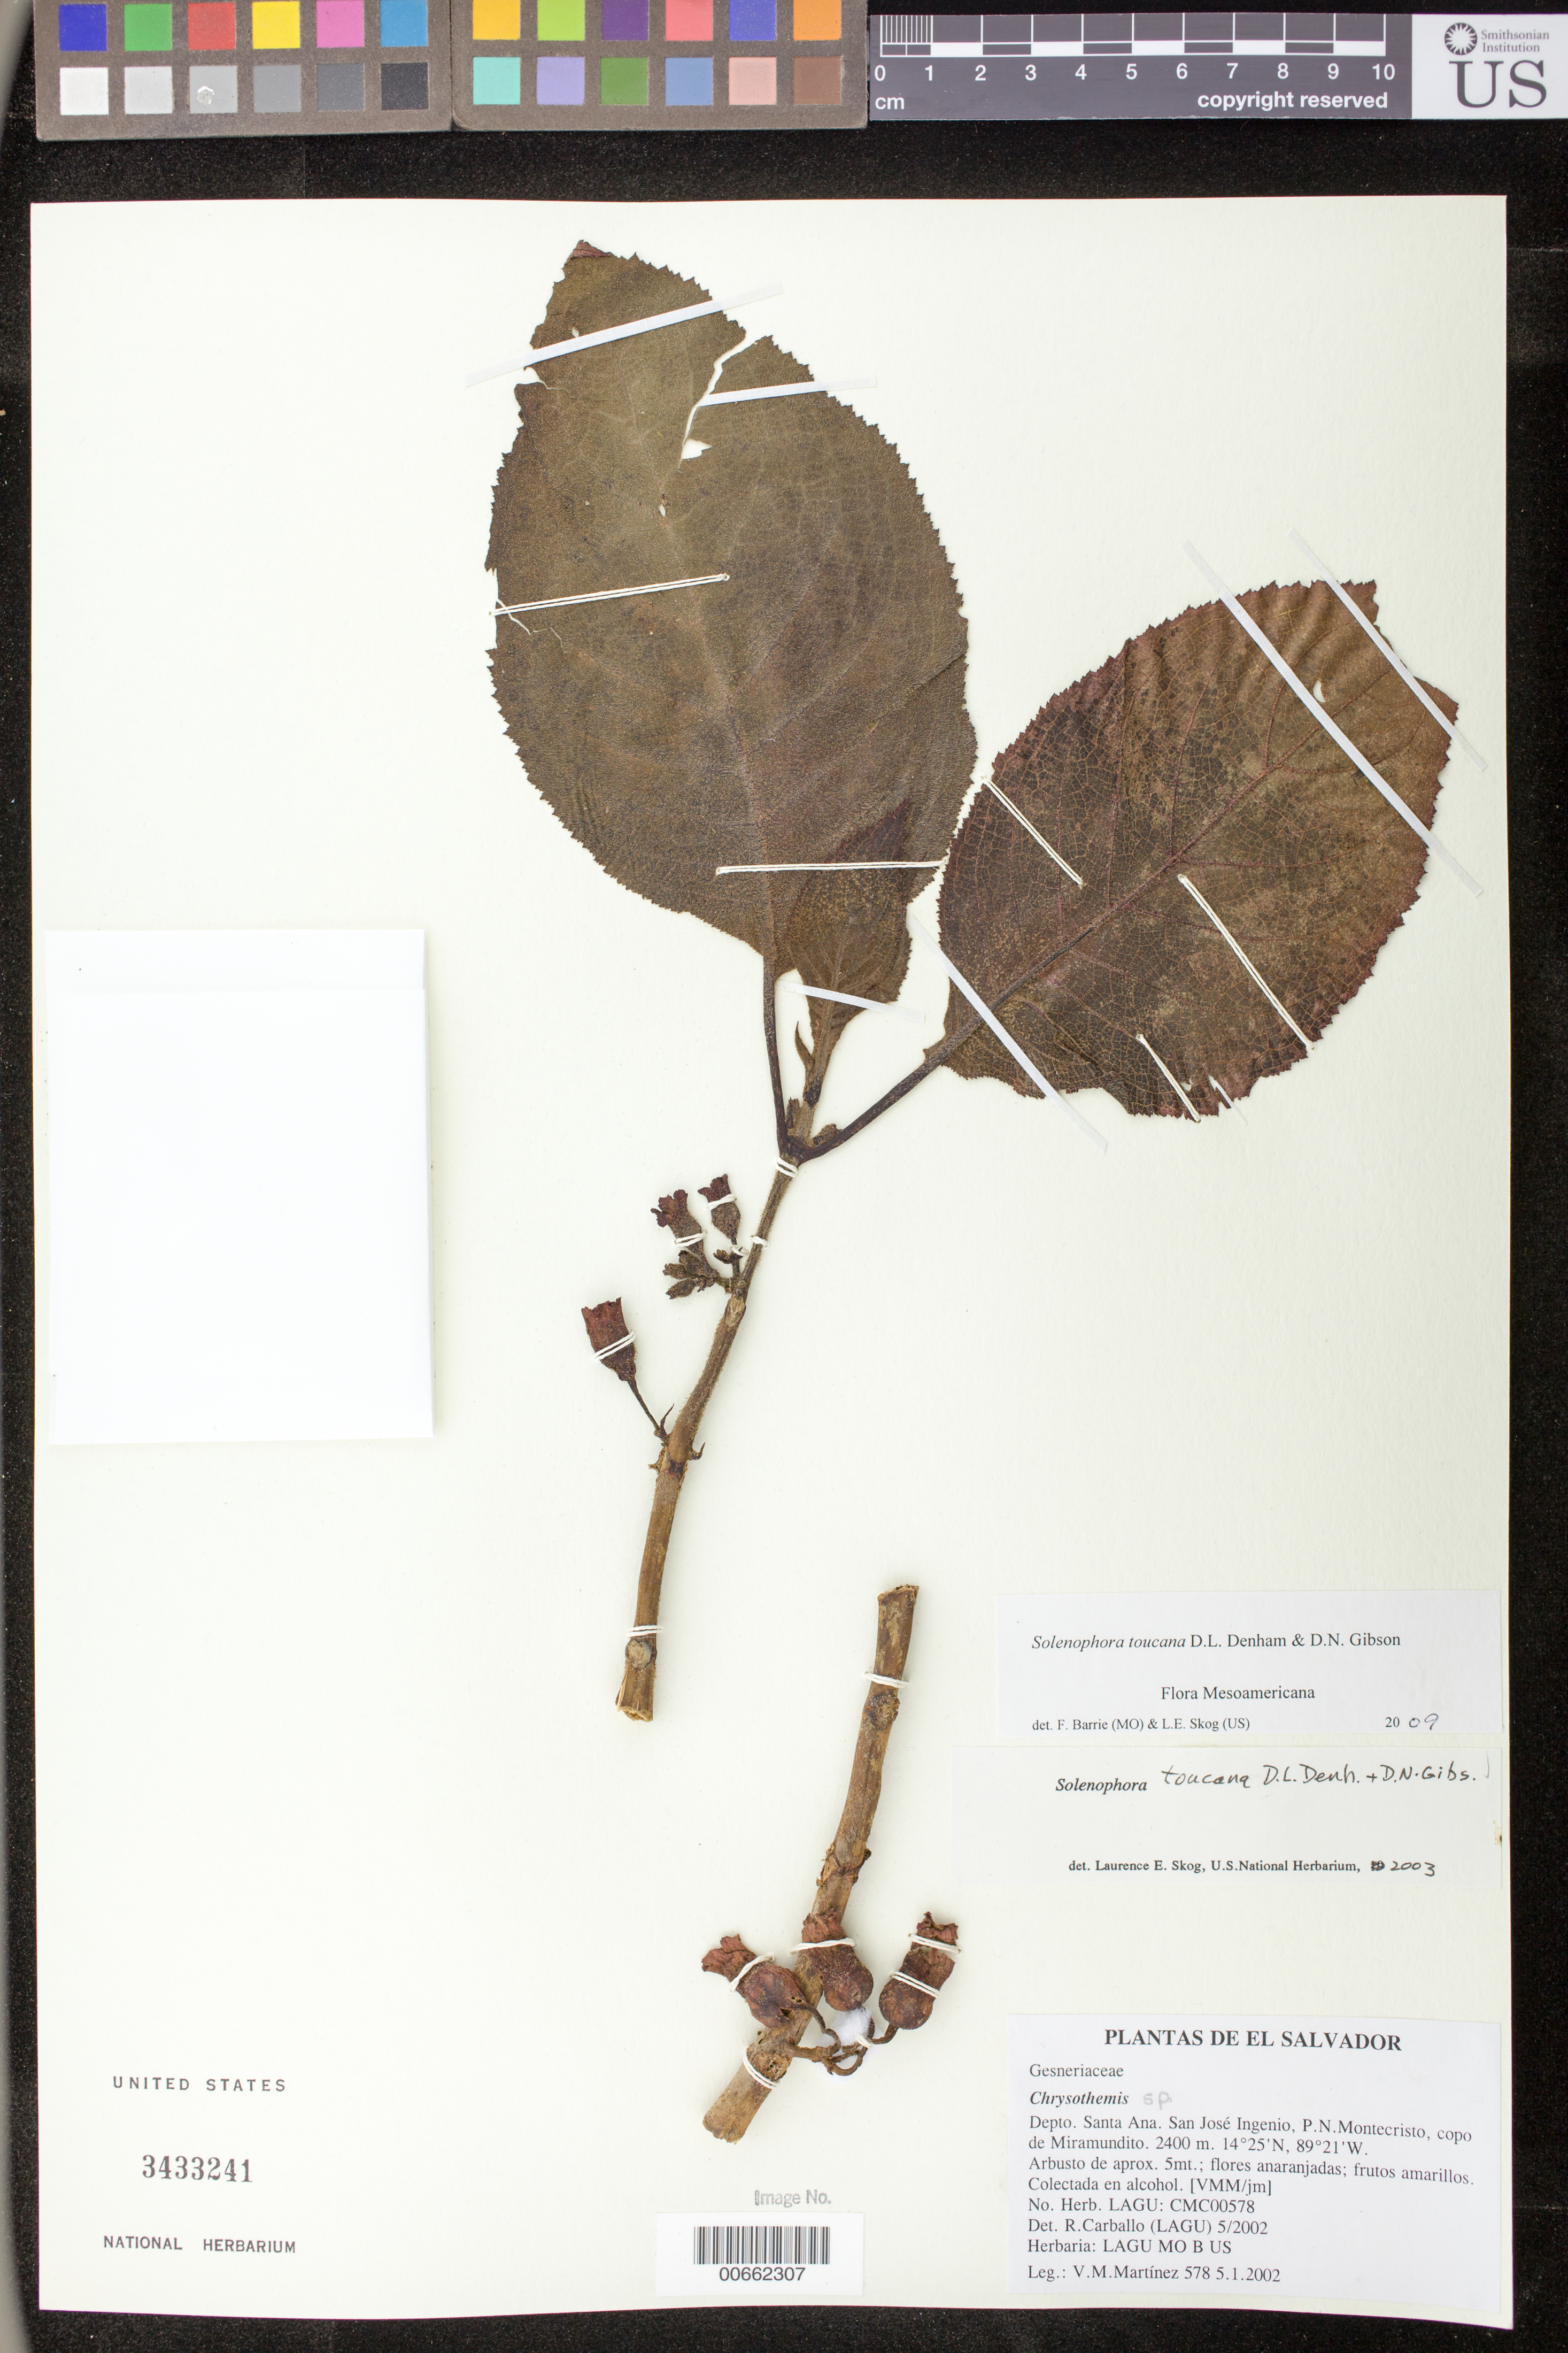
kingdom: Plantae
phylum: Tracheophyta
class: Magnoliopsida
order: Lamiales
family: Gesneriaceae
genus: Solenophora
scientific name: Solenophora toucana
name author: D.L. Denham & D.N. Gibson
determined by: Skog, Laurence E.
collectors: V. M. Martínez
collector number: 578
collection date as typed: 05 Jan 2002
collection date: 2002-01-05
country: El Salvador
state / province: Santa Ana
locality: San José Ingenio, P.N. Montecristo, copo de Miramundito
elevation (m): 2400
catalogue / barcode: US 3433241